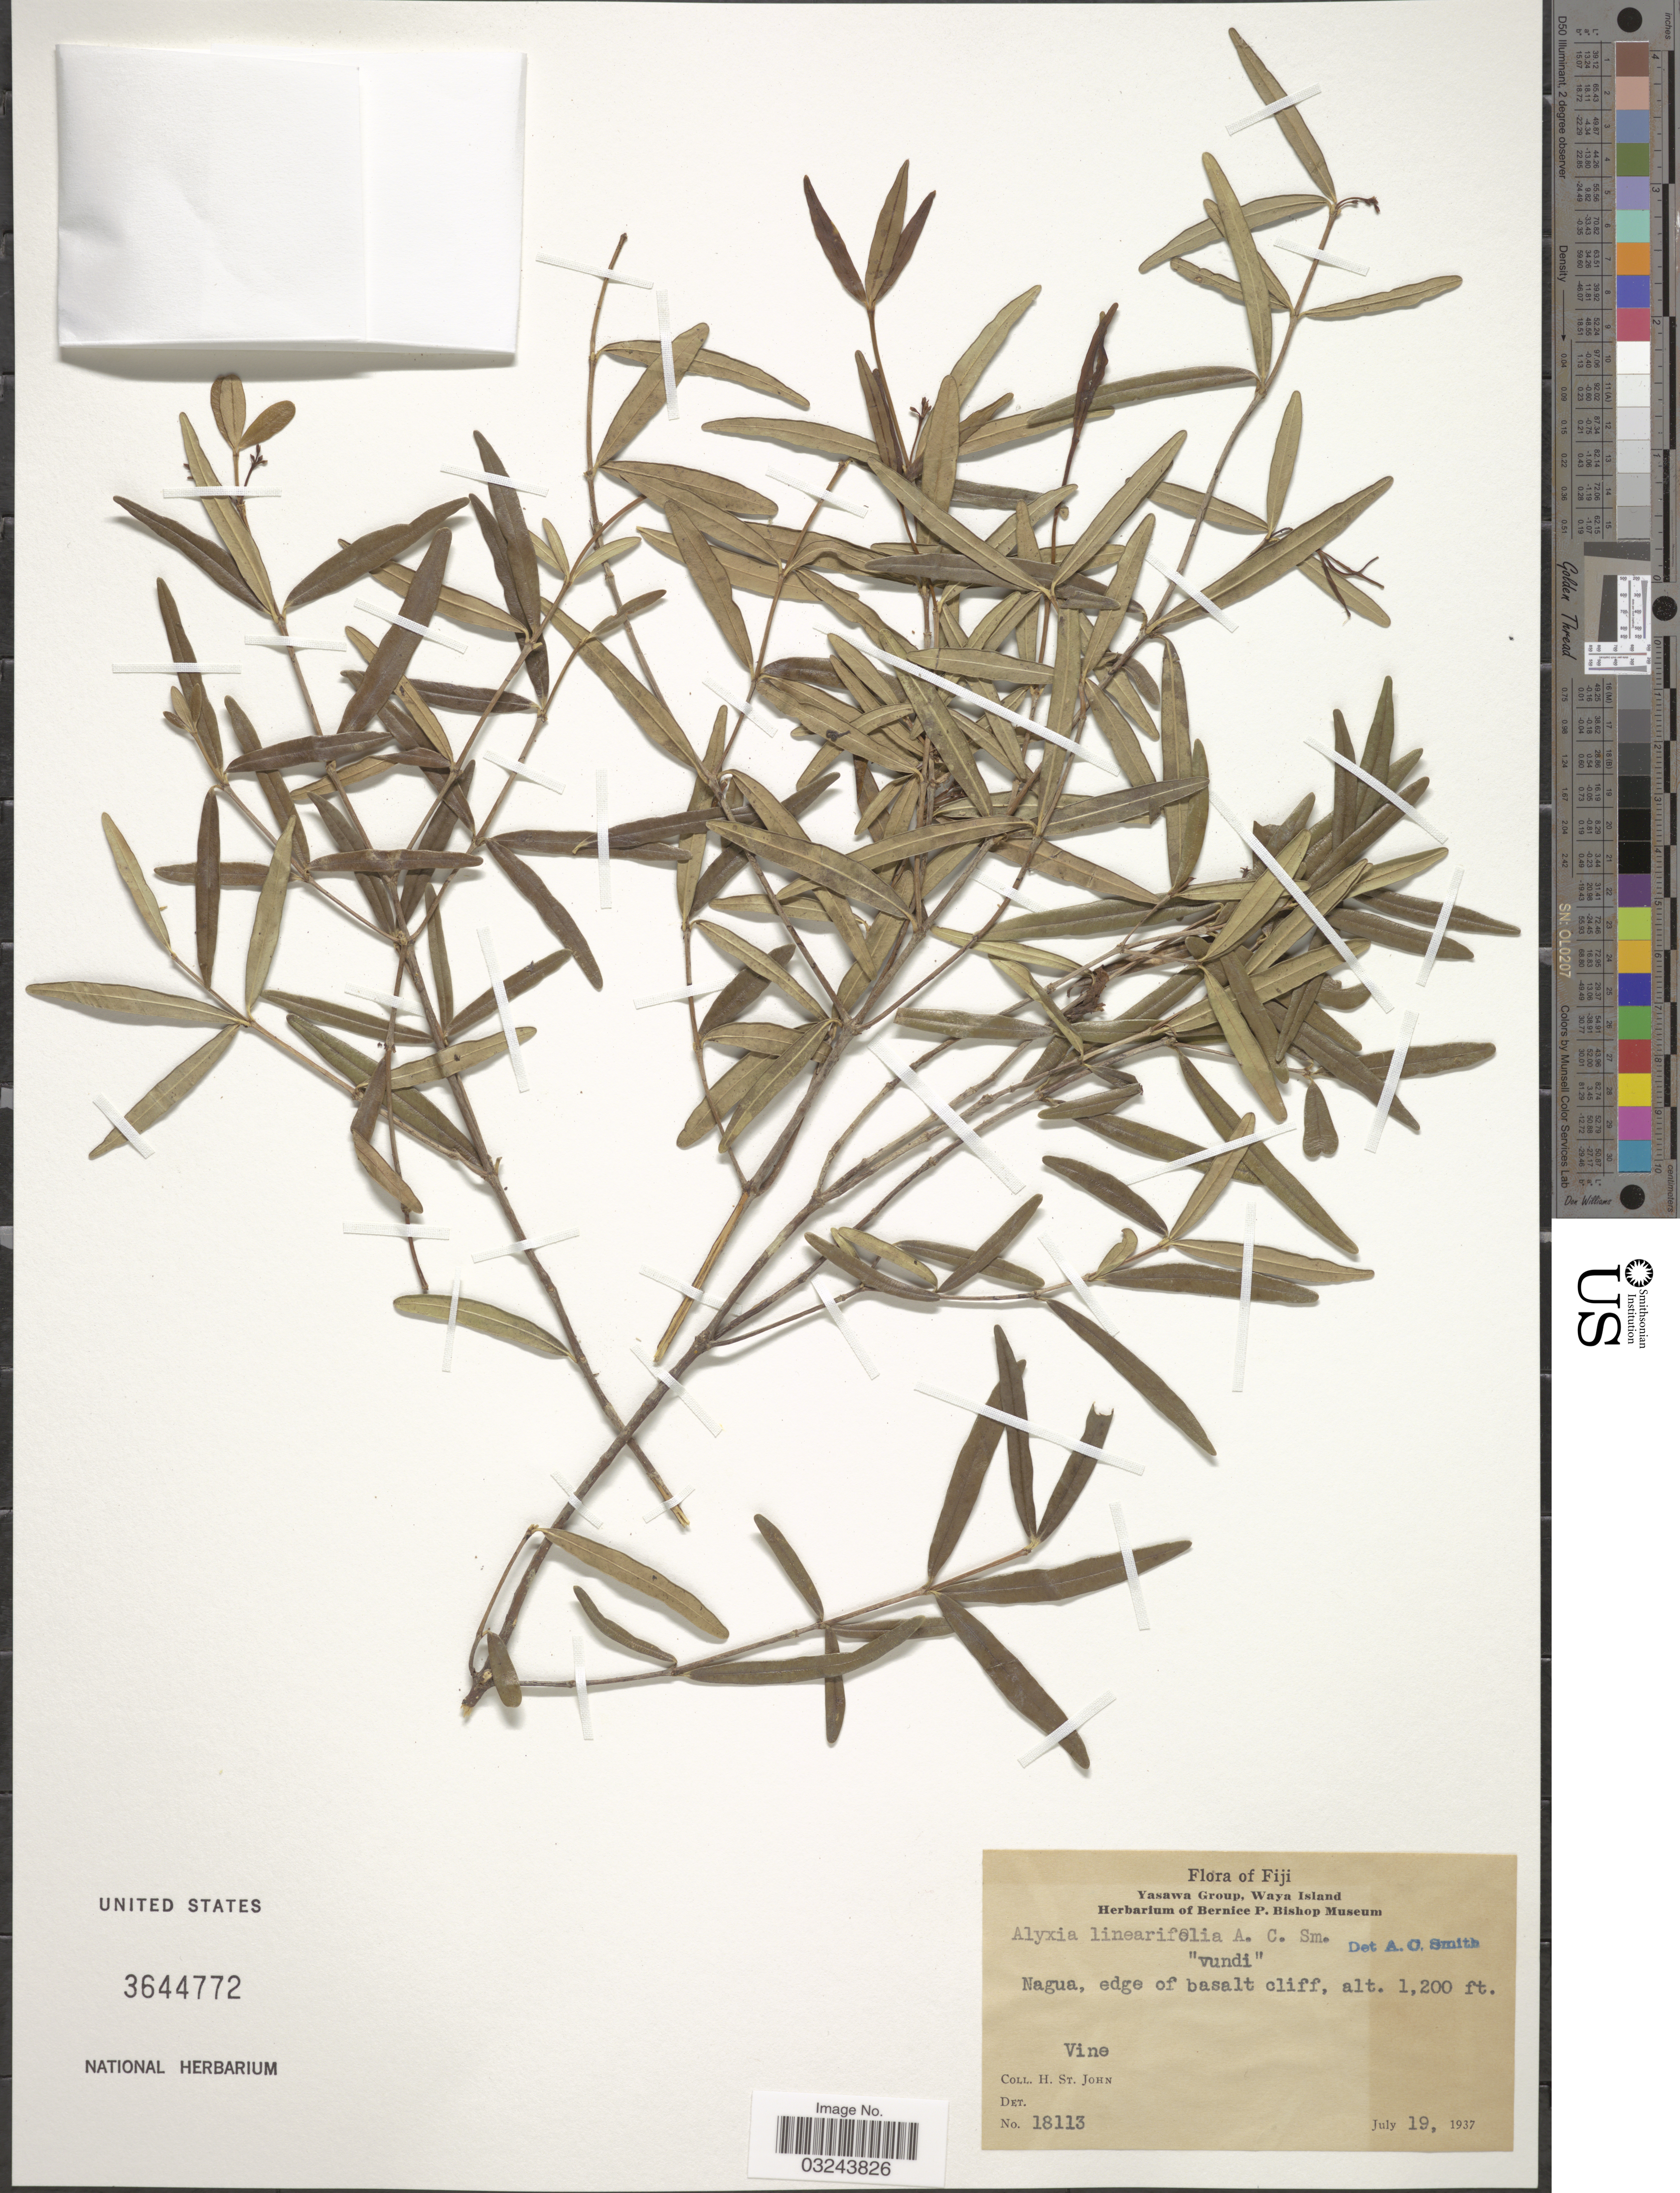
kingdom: Plantae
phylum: Tracheophyta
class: Magnoliopsida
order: Gentianales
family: Apocynaceae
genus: Alyxia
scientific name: Alyxia linearifolia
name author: A.C. Sm.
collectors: H. St. John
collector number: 18113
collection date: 1937-07-19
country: Fiji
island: Waya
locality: Yasawa Group, Waya Island. Nagua, edge of basalt cliff.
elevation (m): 366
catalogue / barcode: US 3644772